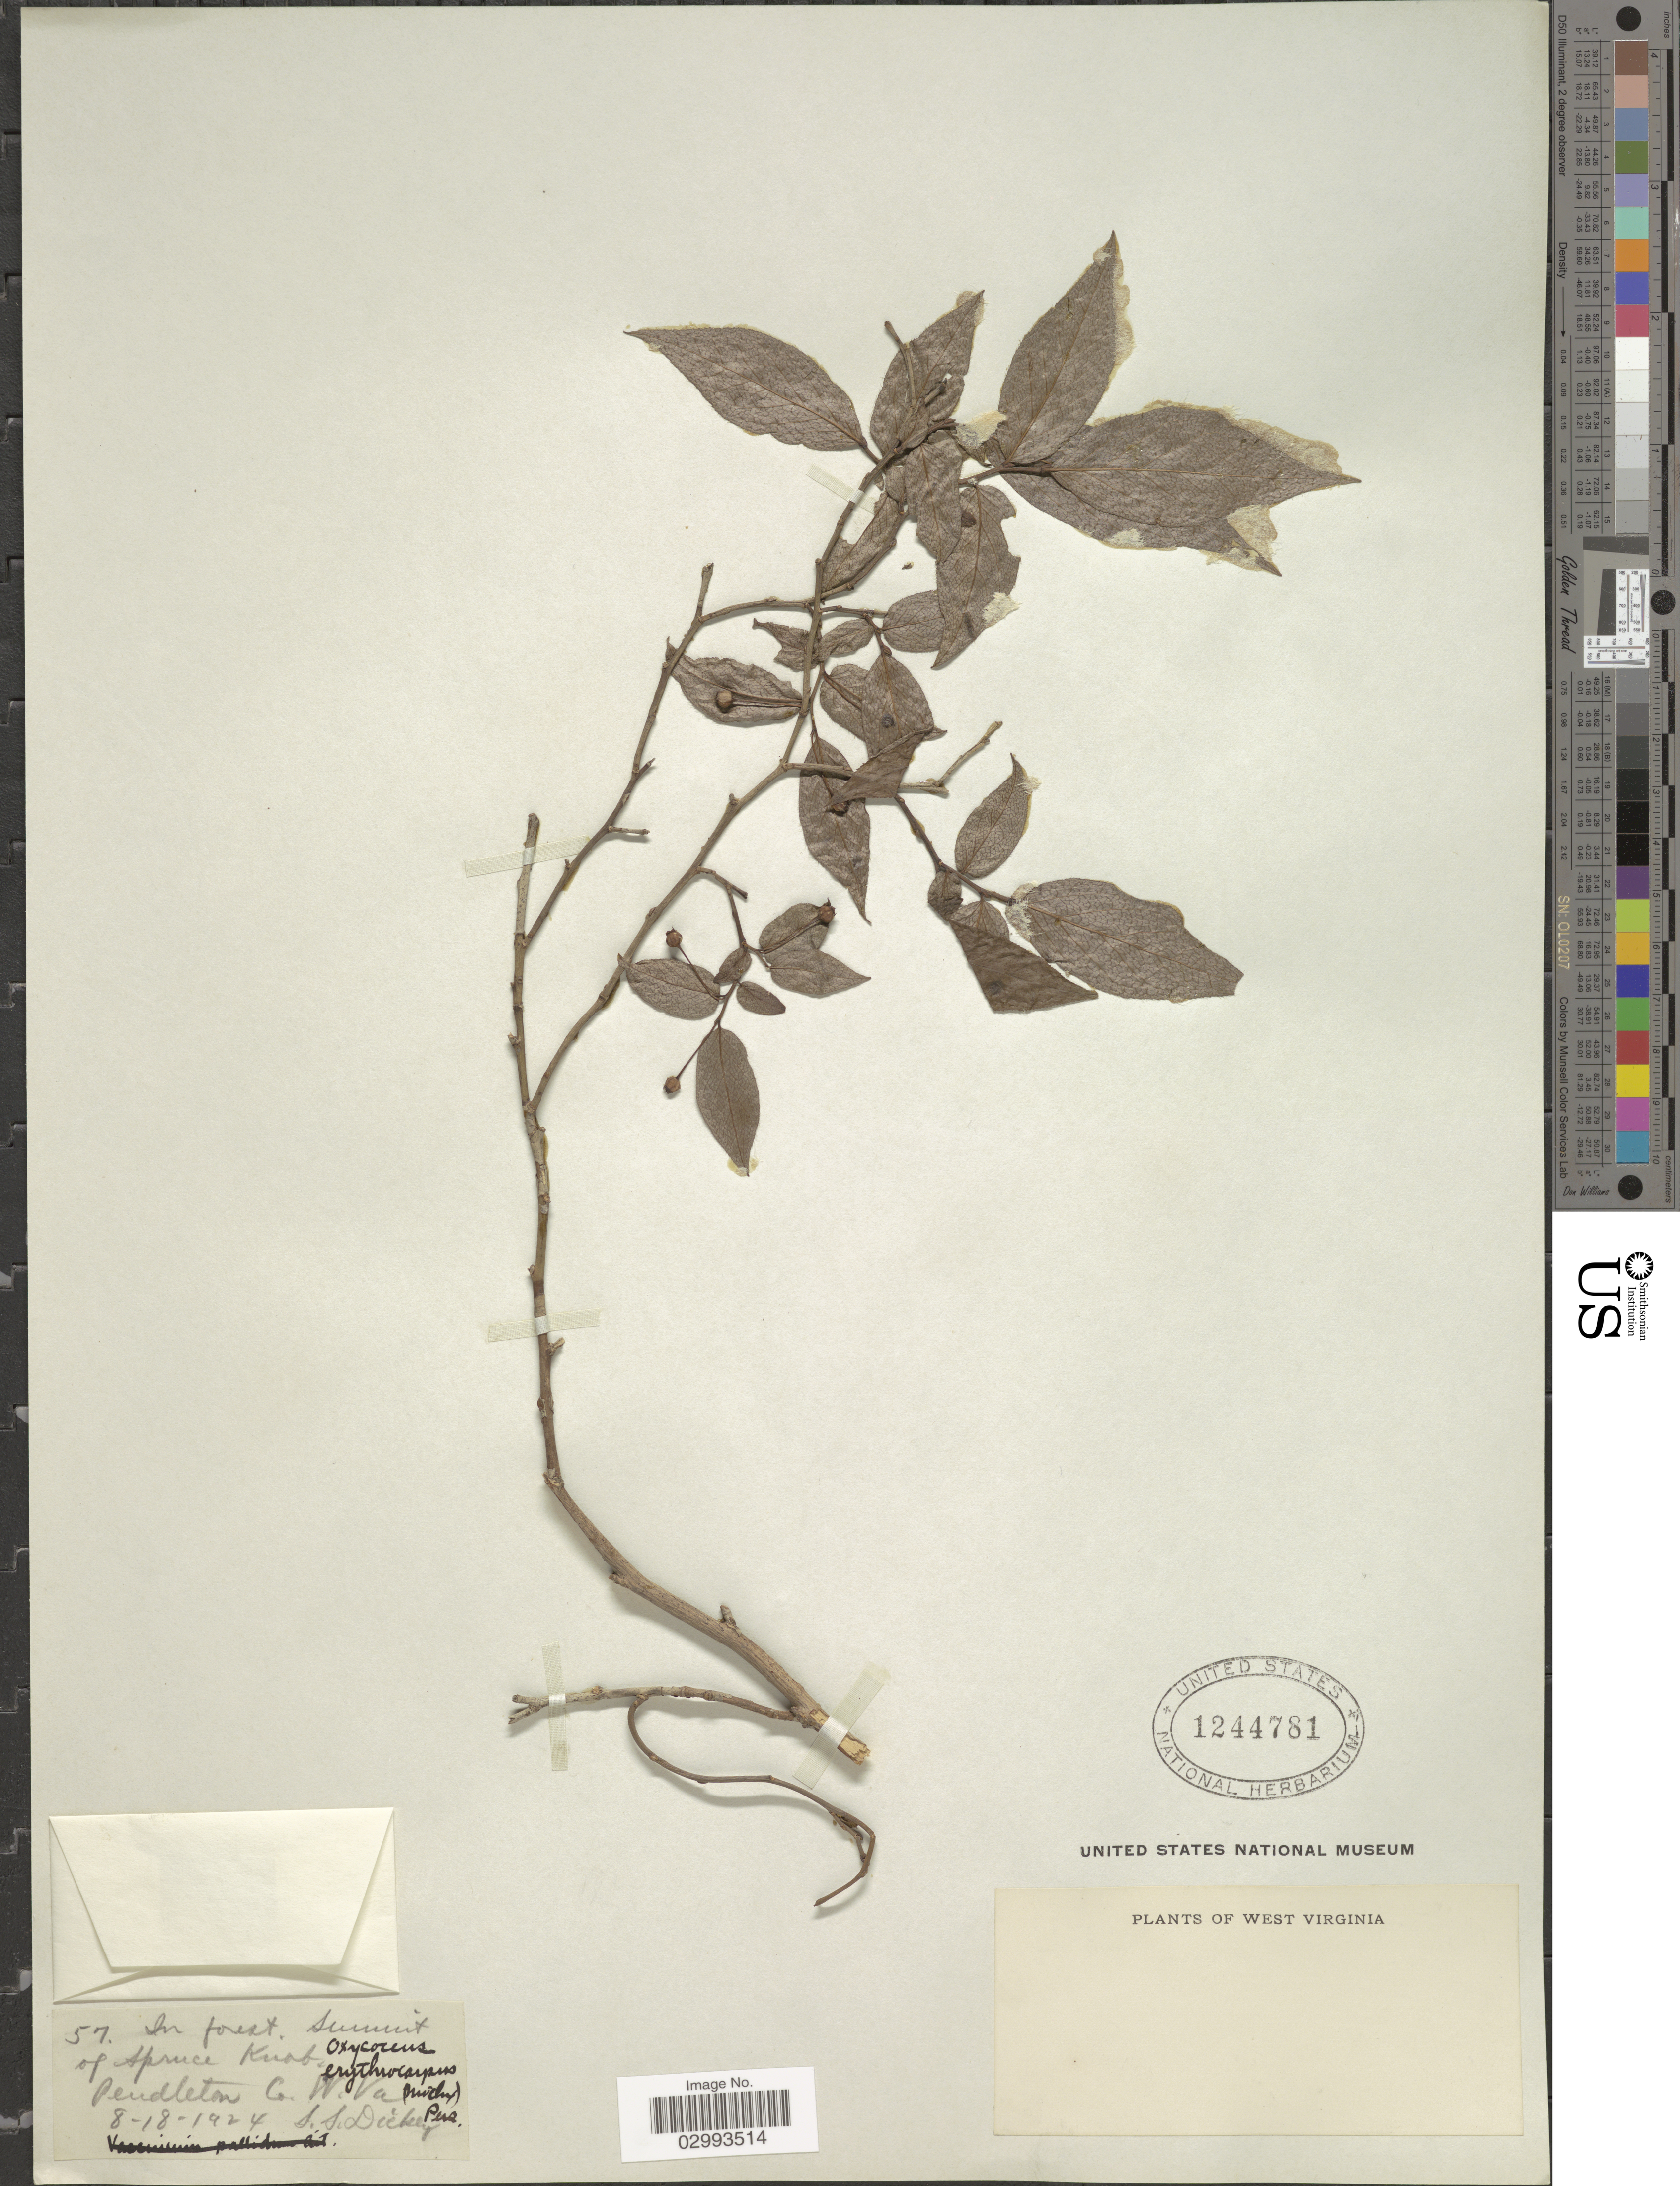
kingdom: Plantae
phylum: Tracheophyta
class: Magnoliopsida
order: Ericales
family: Ericaceae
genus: Hugeria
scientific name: Hugeria erythrocarpa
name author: (Michx.) Small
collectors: S. Dickey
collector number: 57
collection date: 1924-08-18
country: United States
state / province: West Virginia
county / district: Pendleton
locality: Summit of Spruce Knob, Pendleton Co.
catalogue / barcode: US 1244781